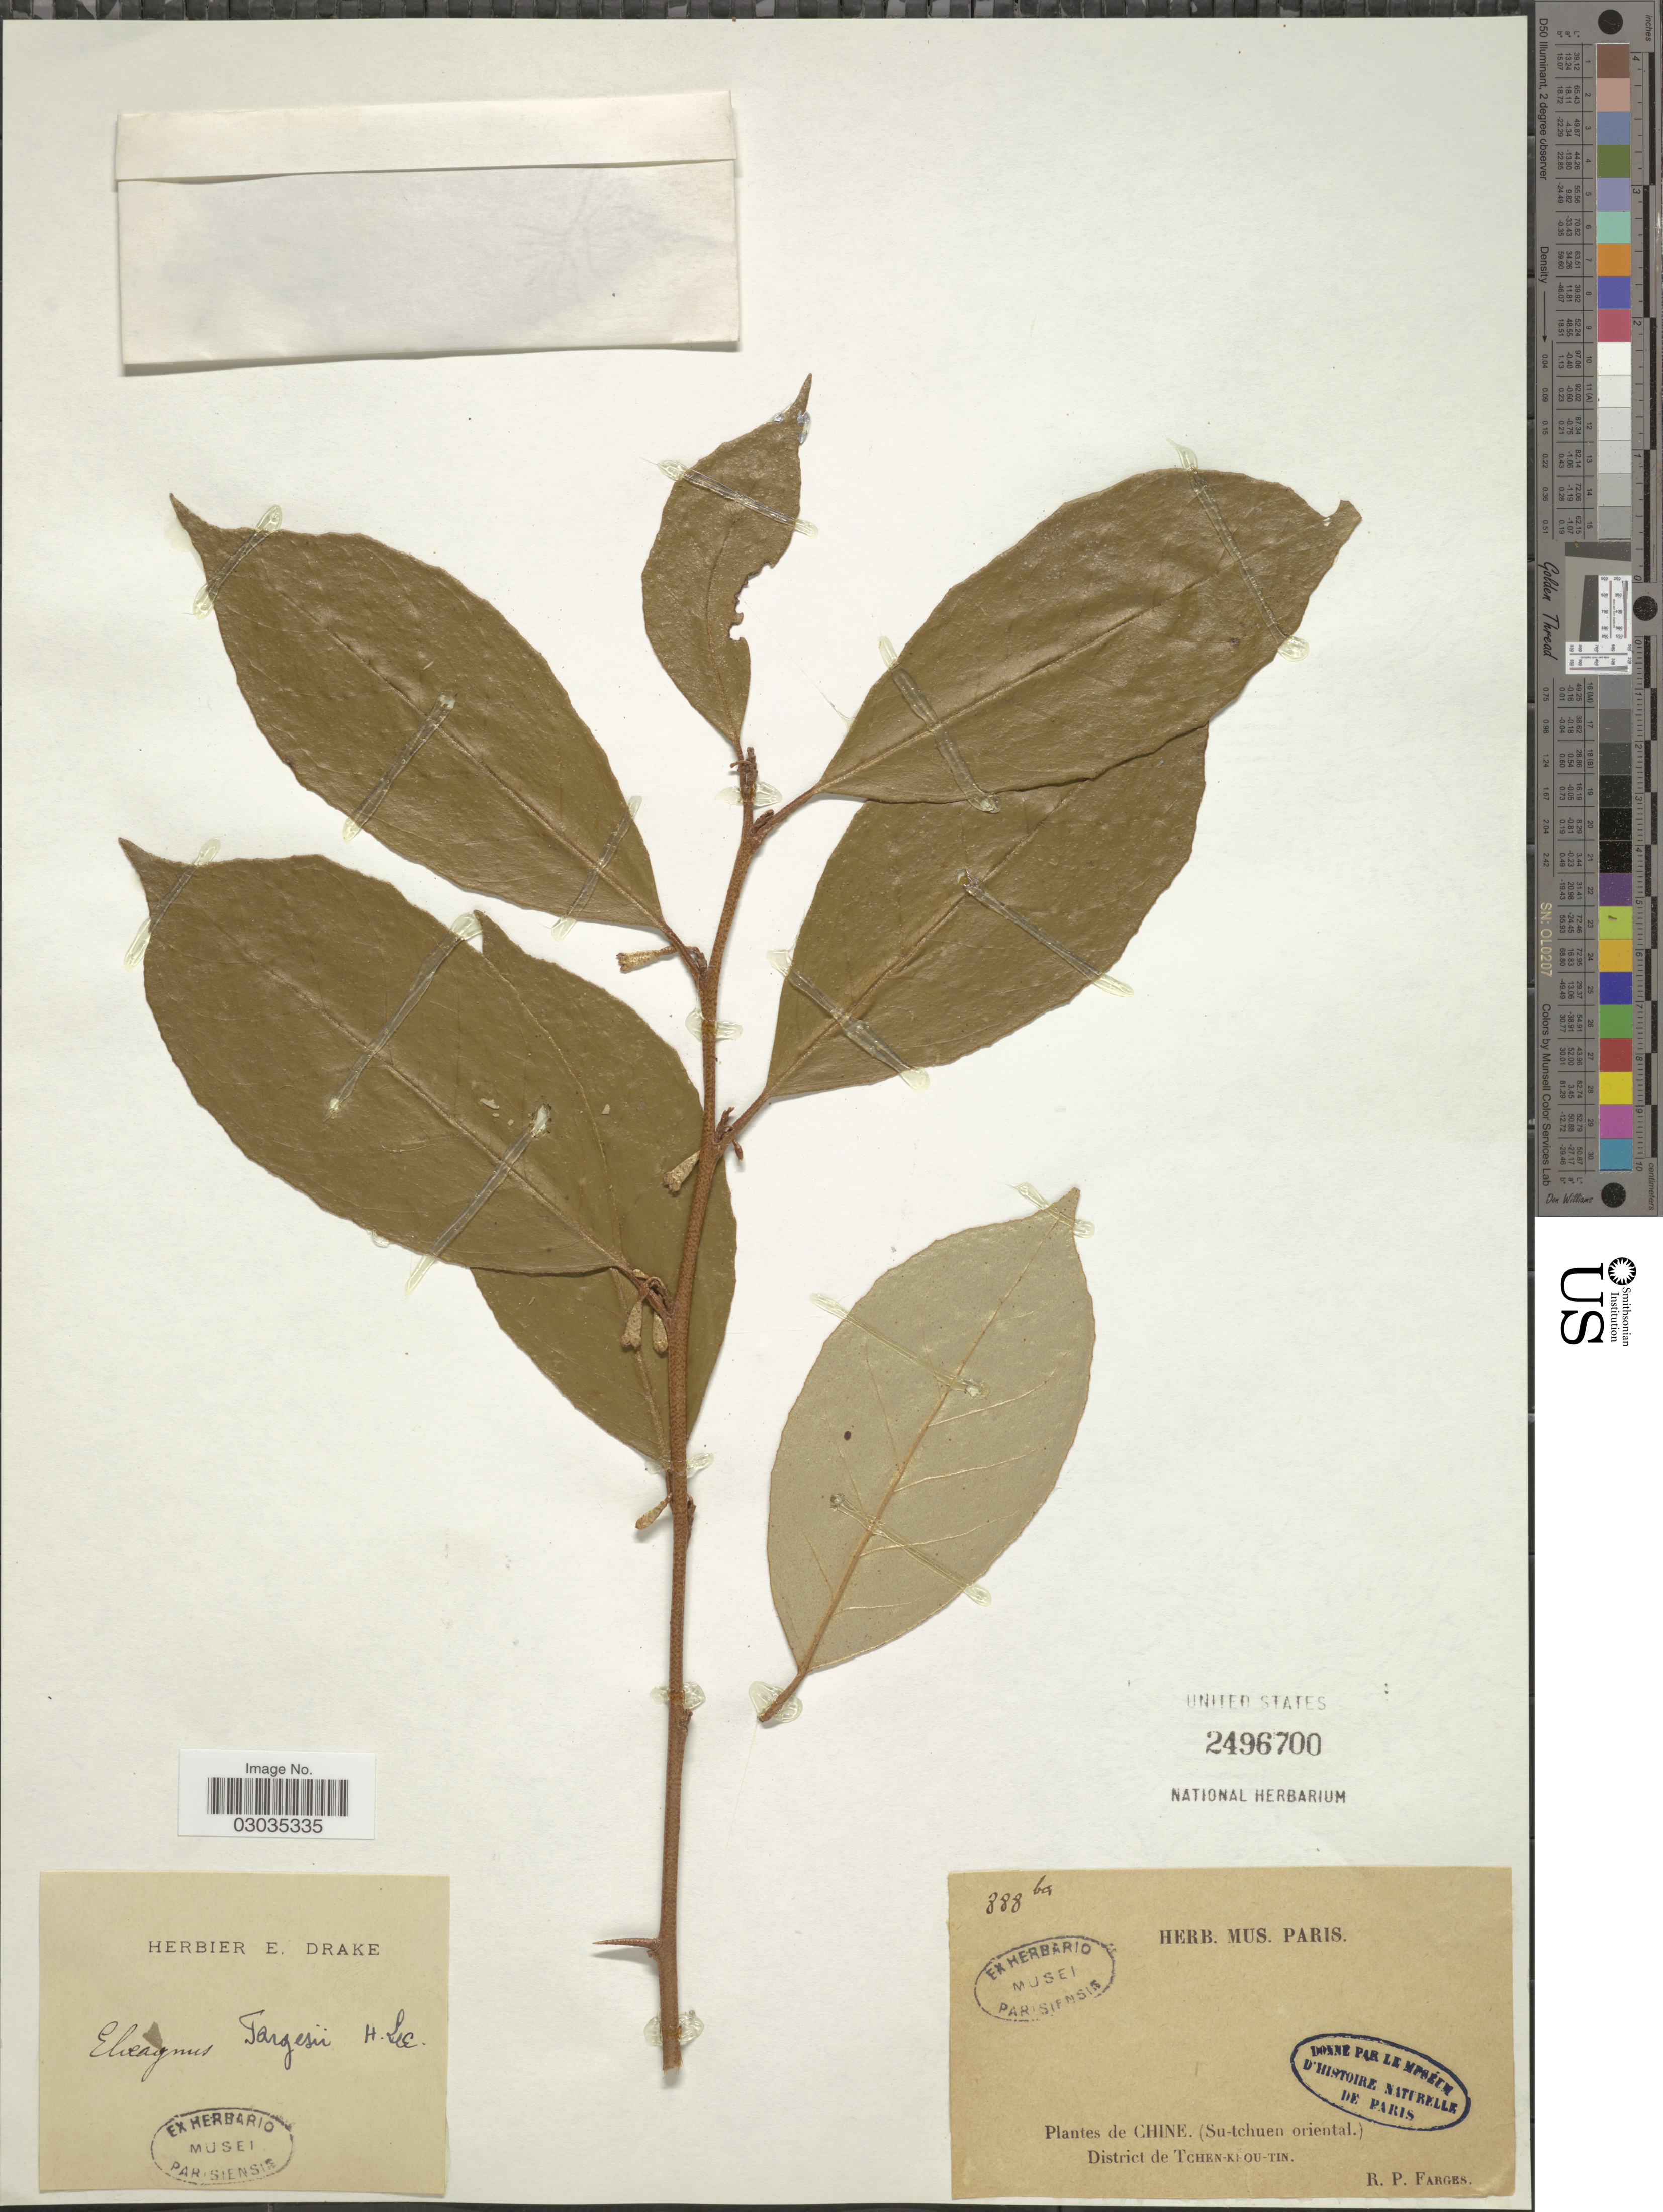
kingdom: Plantae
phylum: Tracheophyta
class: Magnoliopsida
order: Rosales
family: Elaeagnaceae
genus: Elaeagnus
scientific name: Elaeagnus fargesii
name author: Lecomte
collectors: P. G. Farges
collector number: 888bis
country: China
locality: (Su-tchuen oriental) District de Tchen-k [illegible text]ou-Tin.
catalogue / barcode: US 2496700